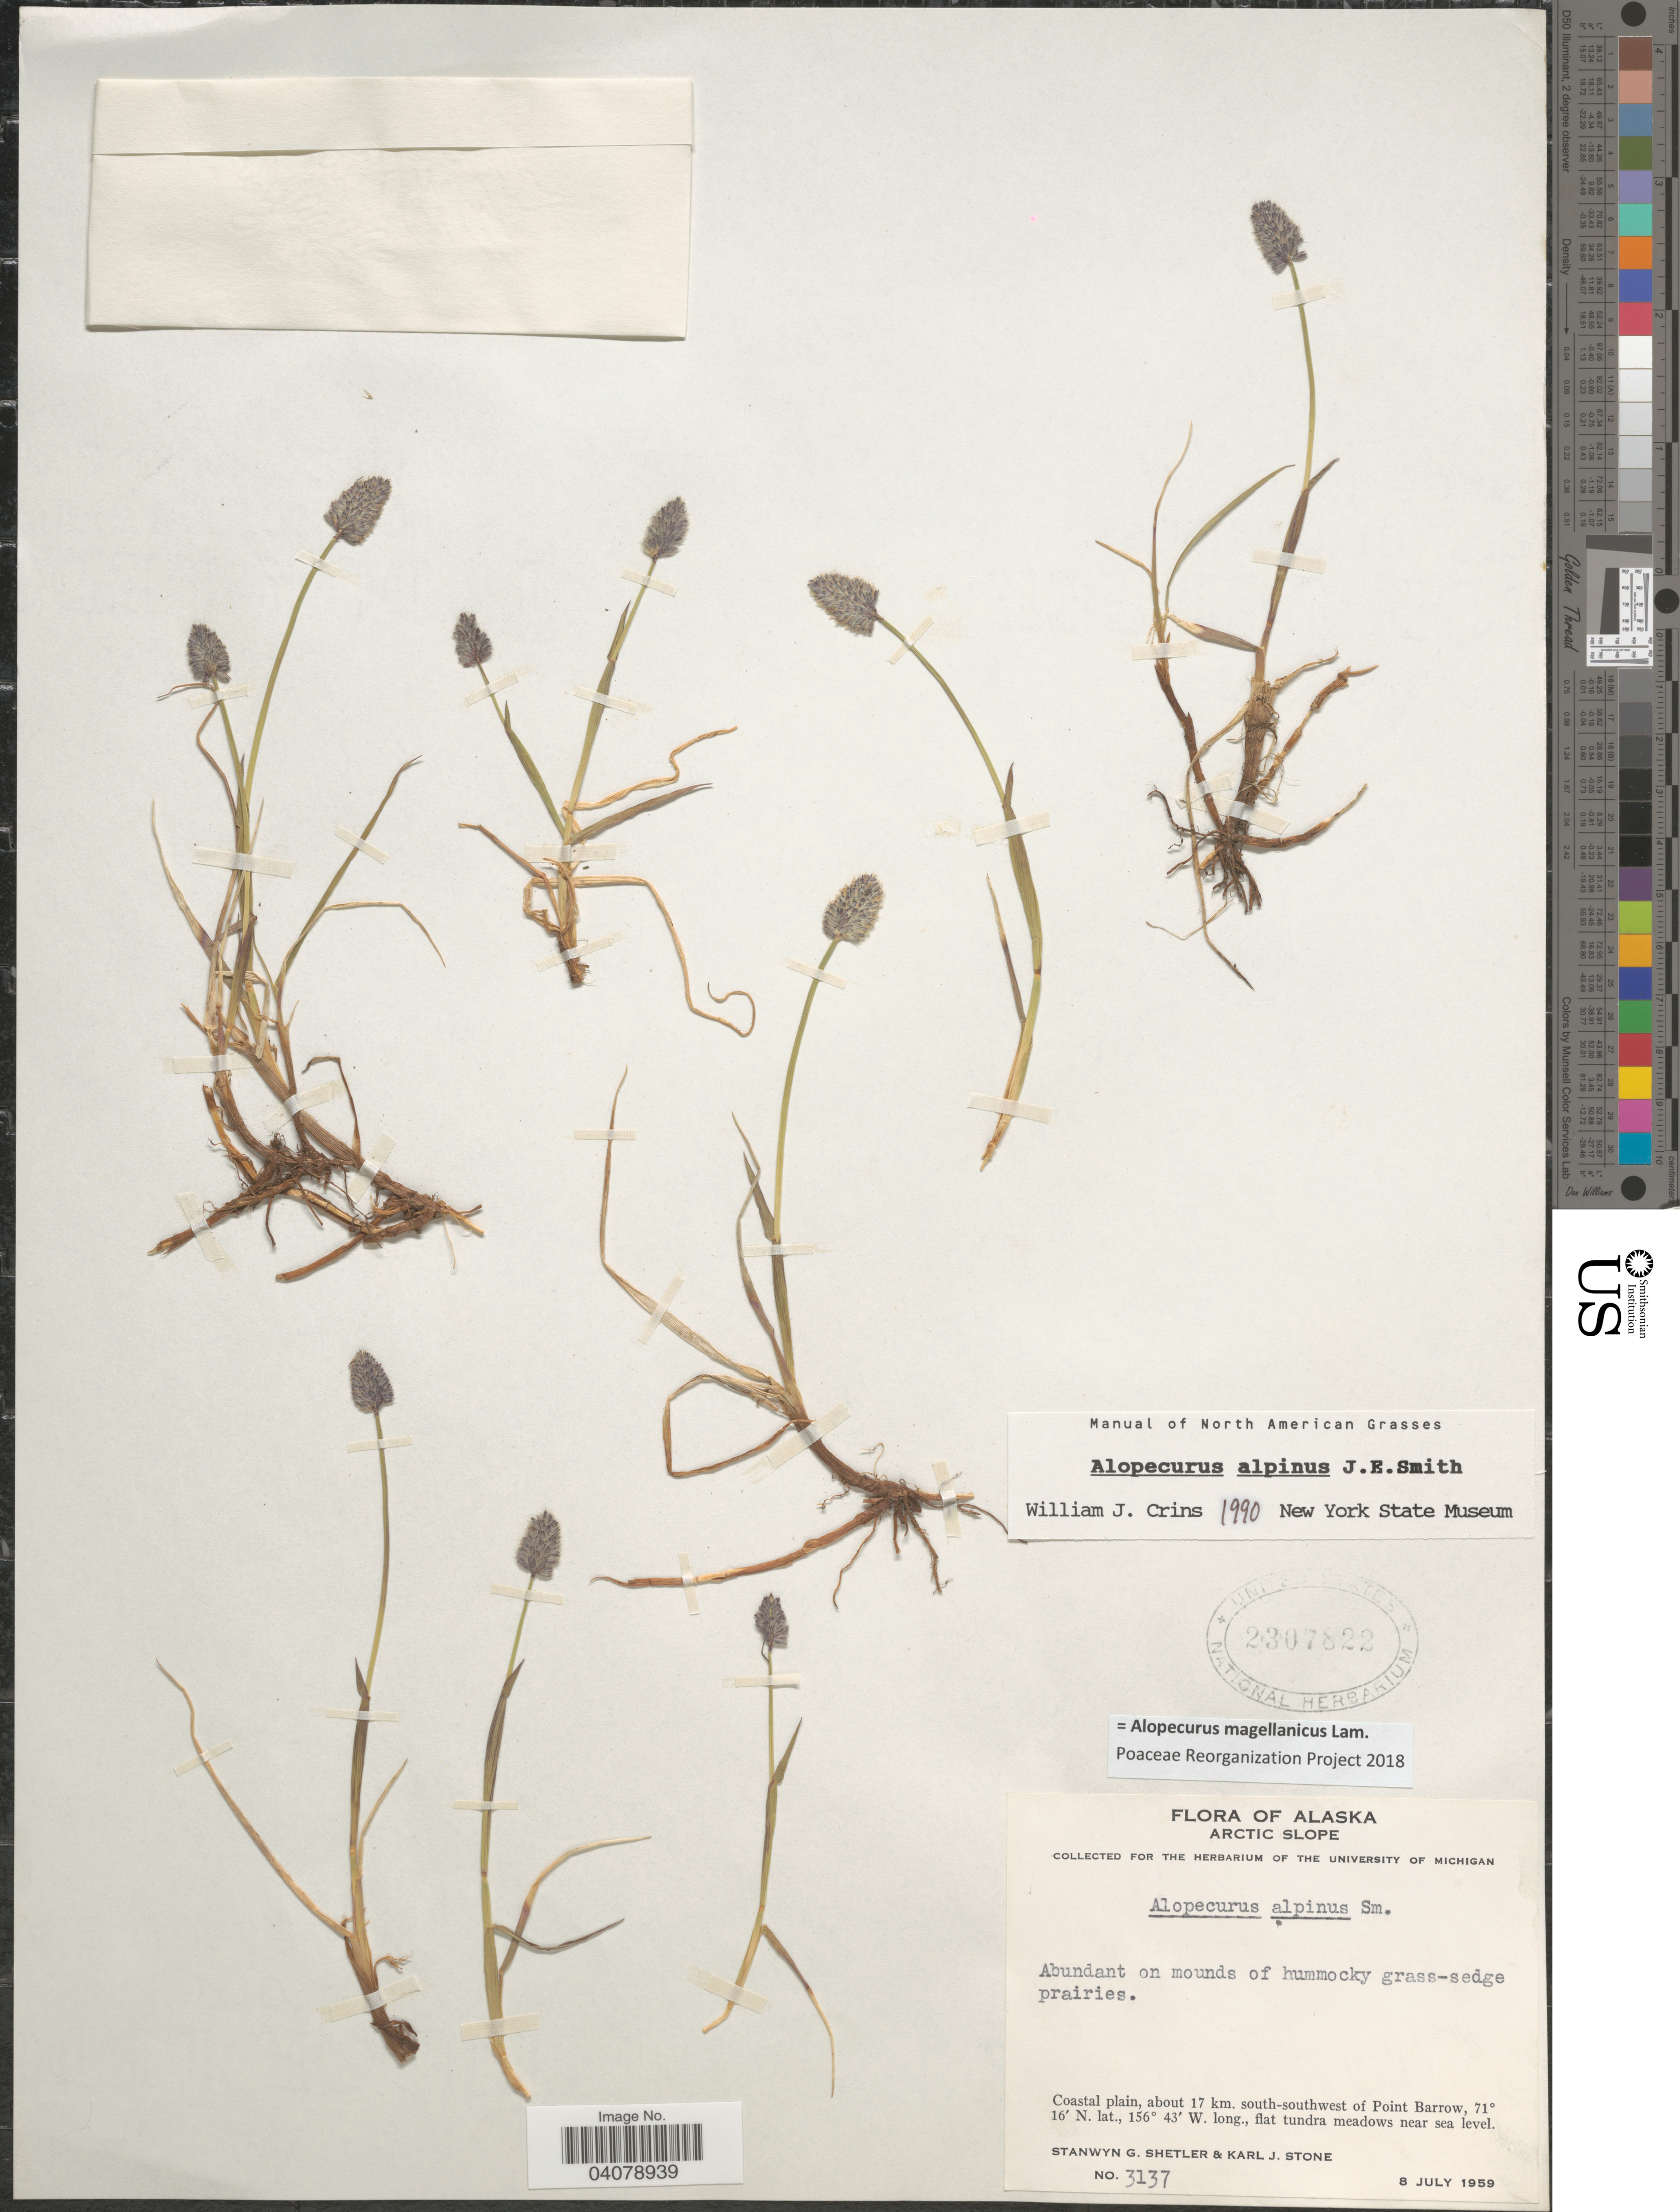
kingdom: Plantae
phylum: Tracheophyta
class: Liliopsida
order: Poales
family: Poaceae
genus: Alopecurus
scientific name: Alopecurus magellanicus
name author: Lam.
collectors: S. Shetler & K. J. Stone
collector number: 3137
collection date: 1959-07-08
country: United States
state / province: Alaska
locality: Arctic Slope. Coastal plain, about 17 km. south-southwest of Point Barrow.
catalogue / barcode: US 2307822